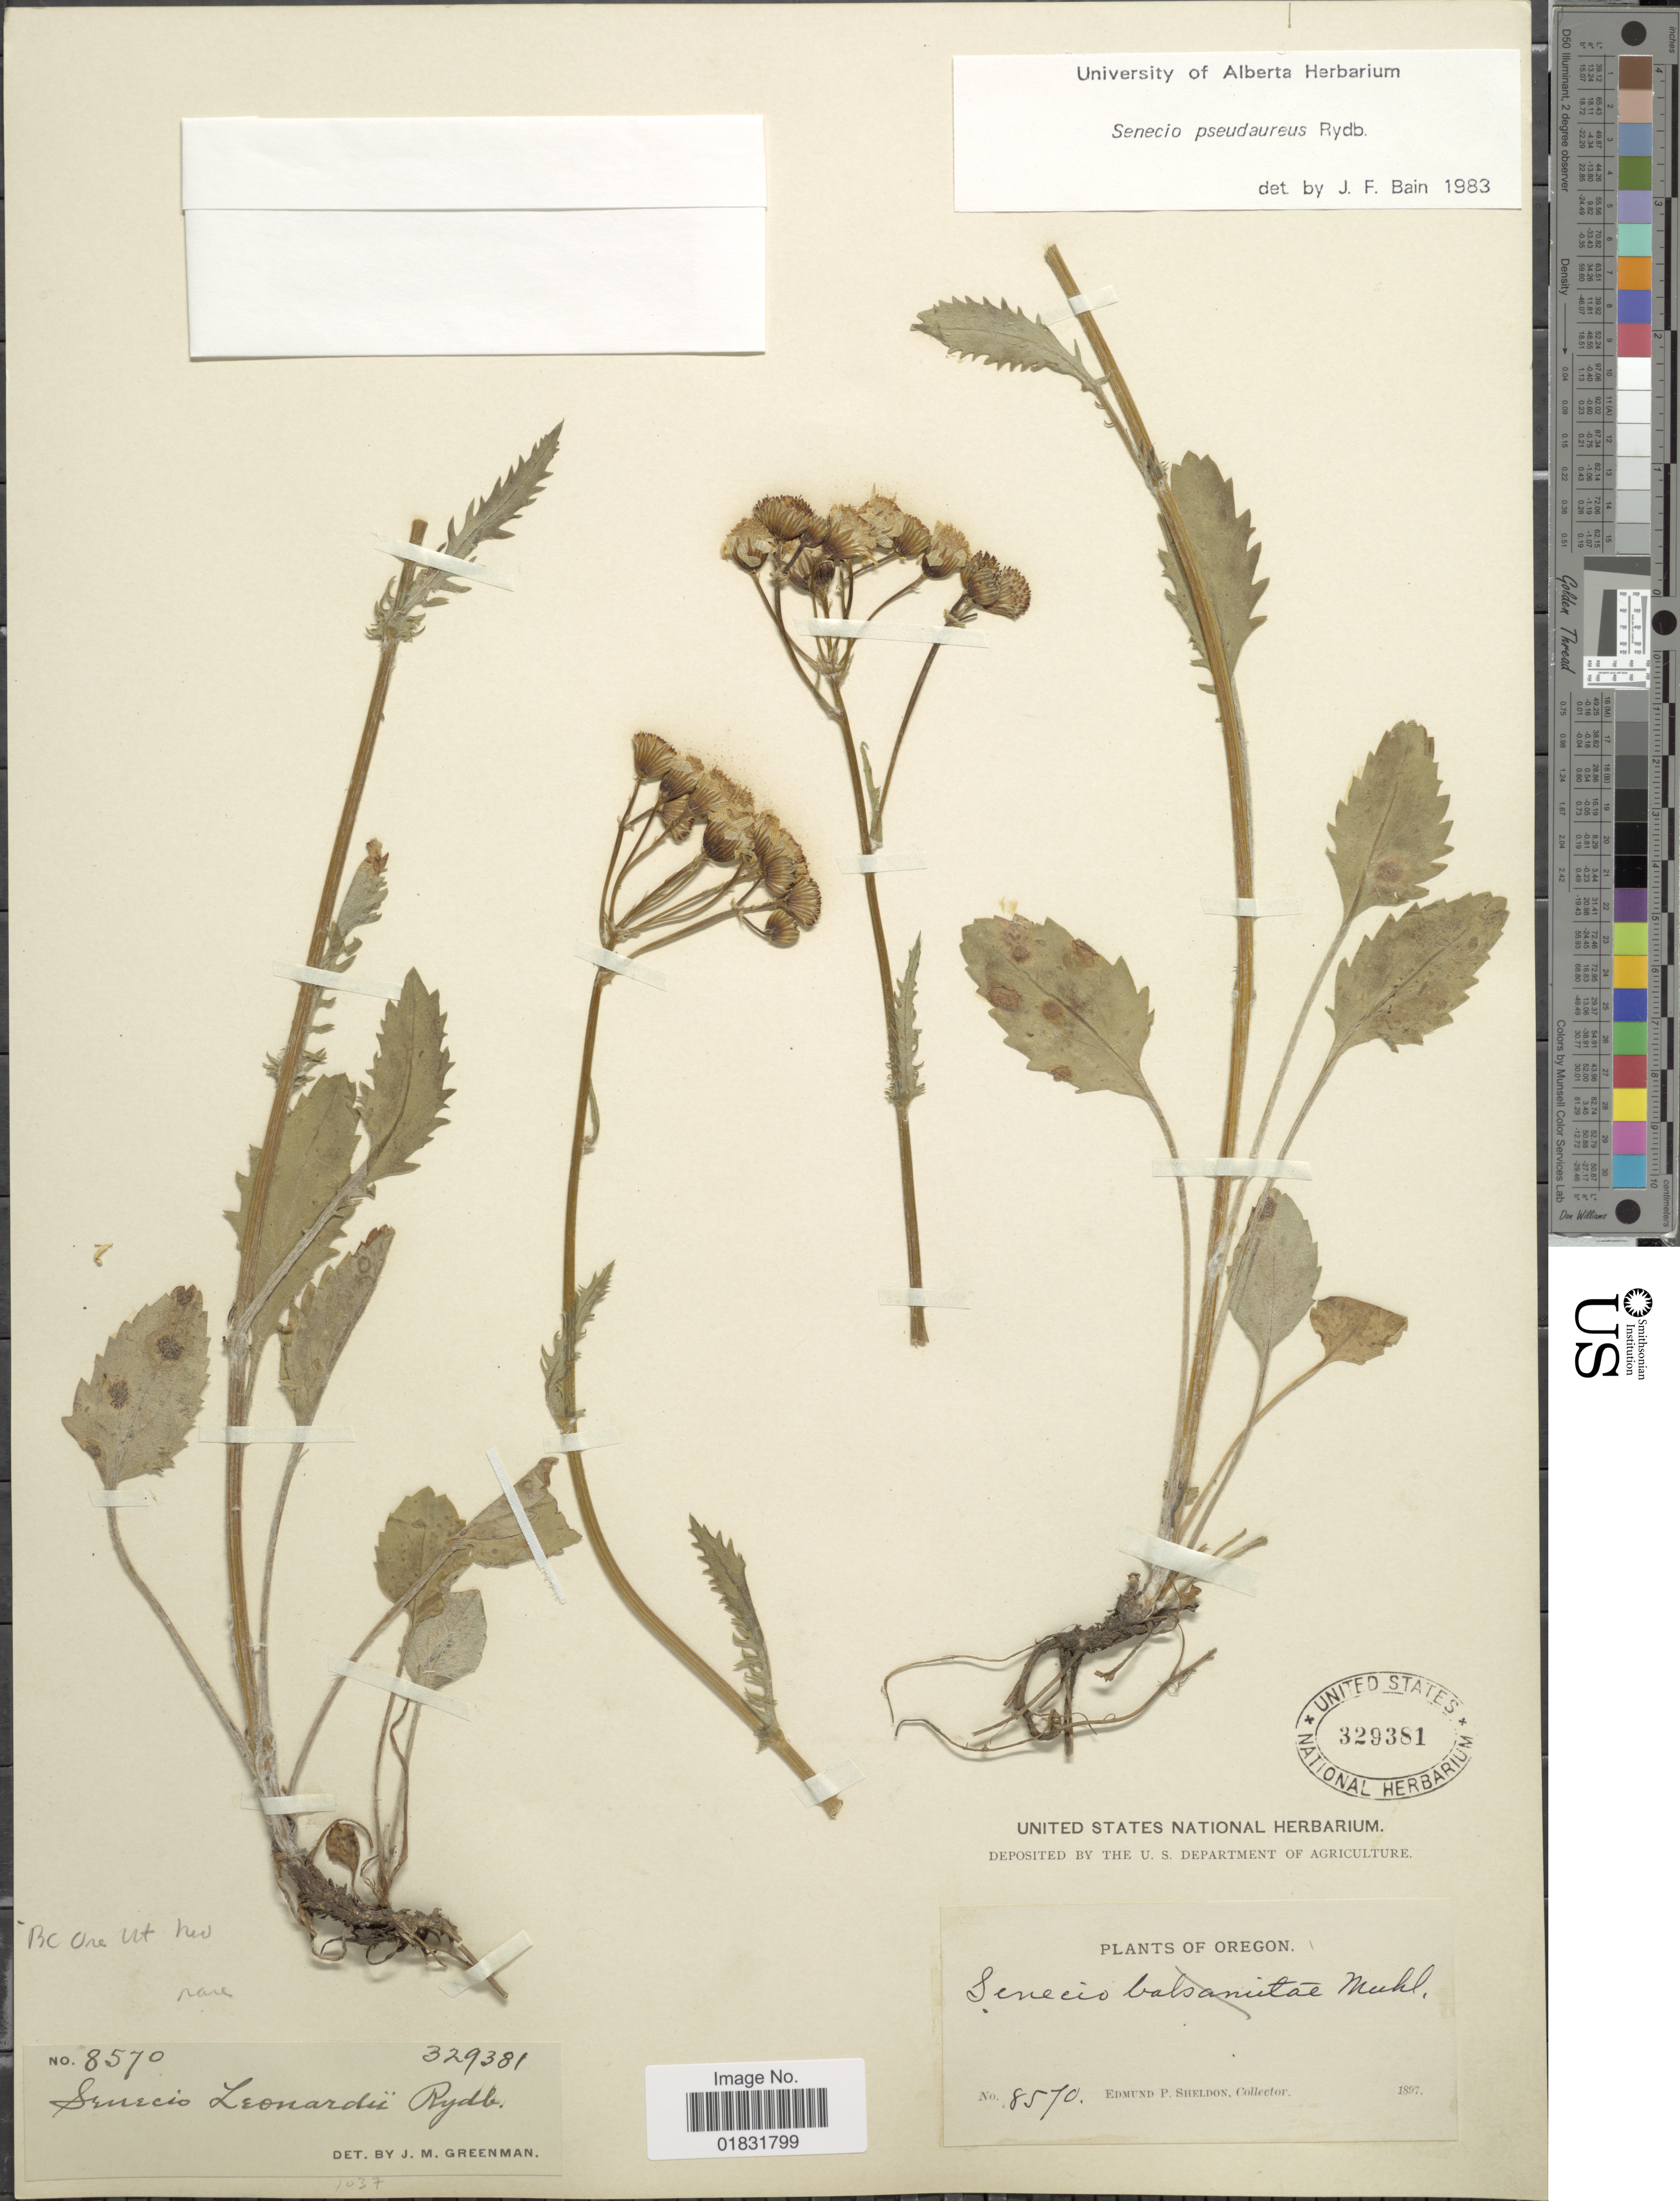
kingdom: Plantae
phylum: Tracheophyta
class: Magnoliopsida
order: Asterales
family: Asteraceae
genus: Packera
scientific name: Packera pseudaurea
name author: (Rydb.) W.A. Weber & Á. Löve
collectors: E. P. Sheldon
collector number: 8570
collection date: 1897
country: United States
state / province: Oregon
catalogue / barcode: US 329381